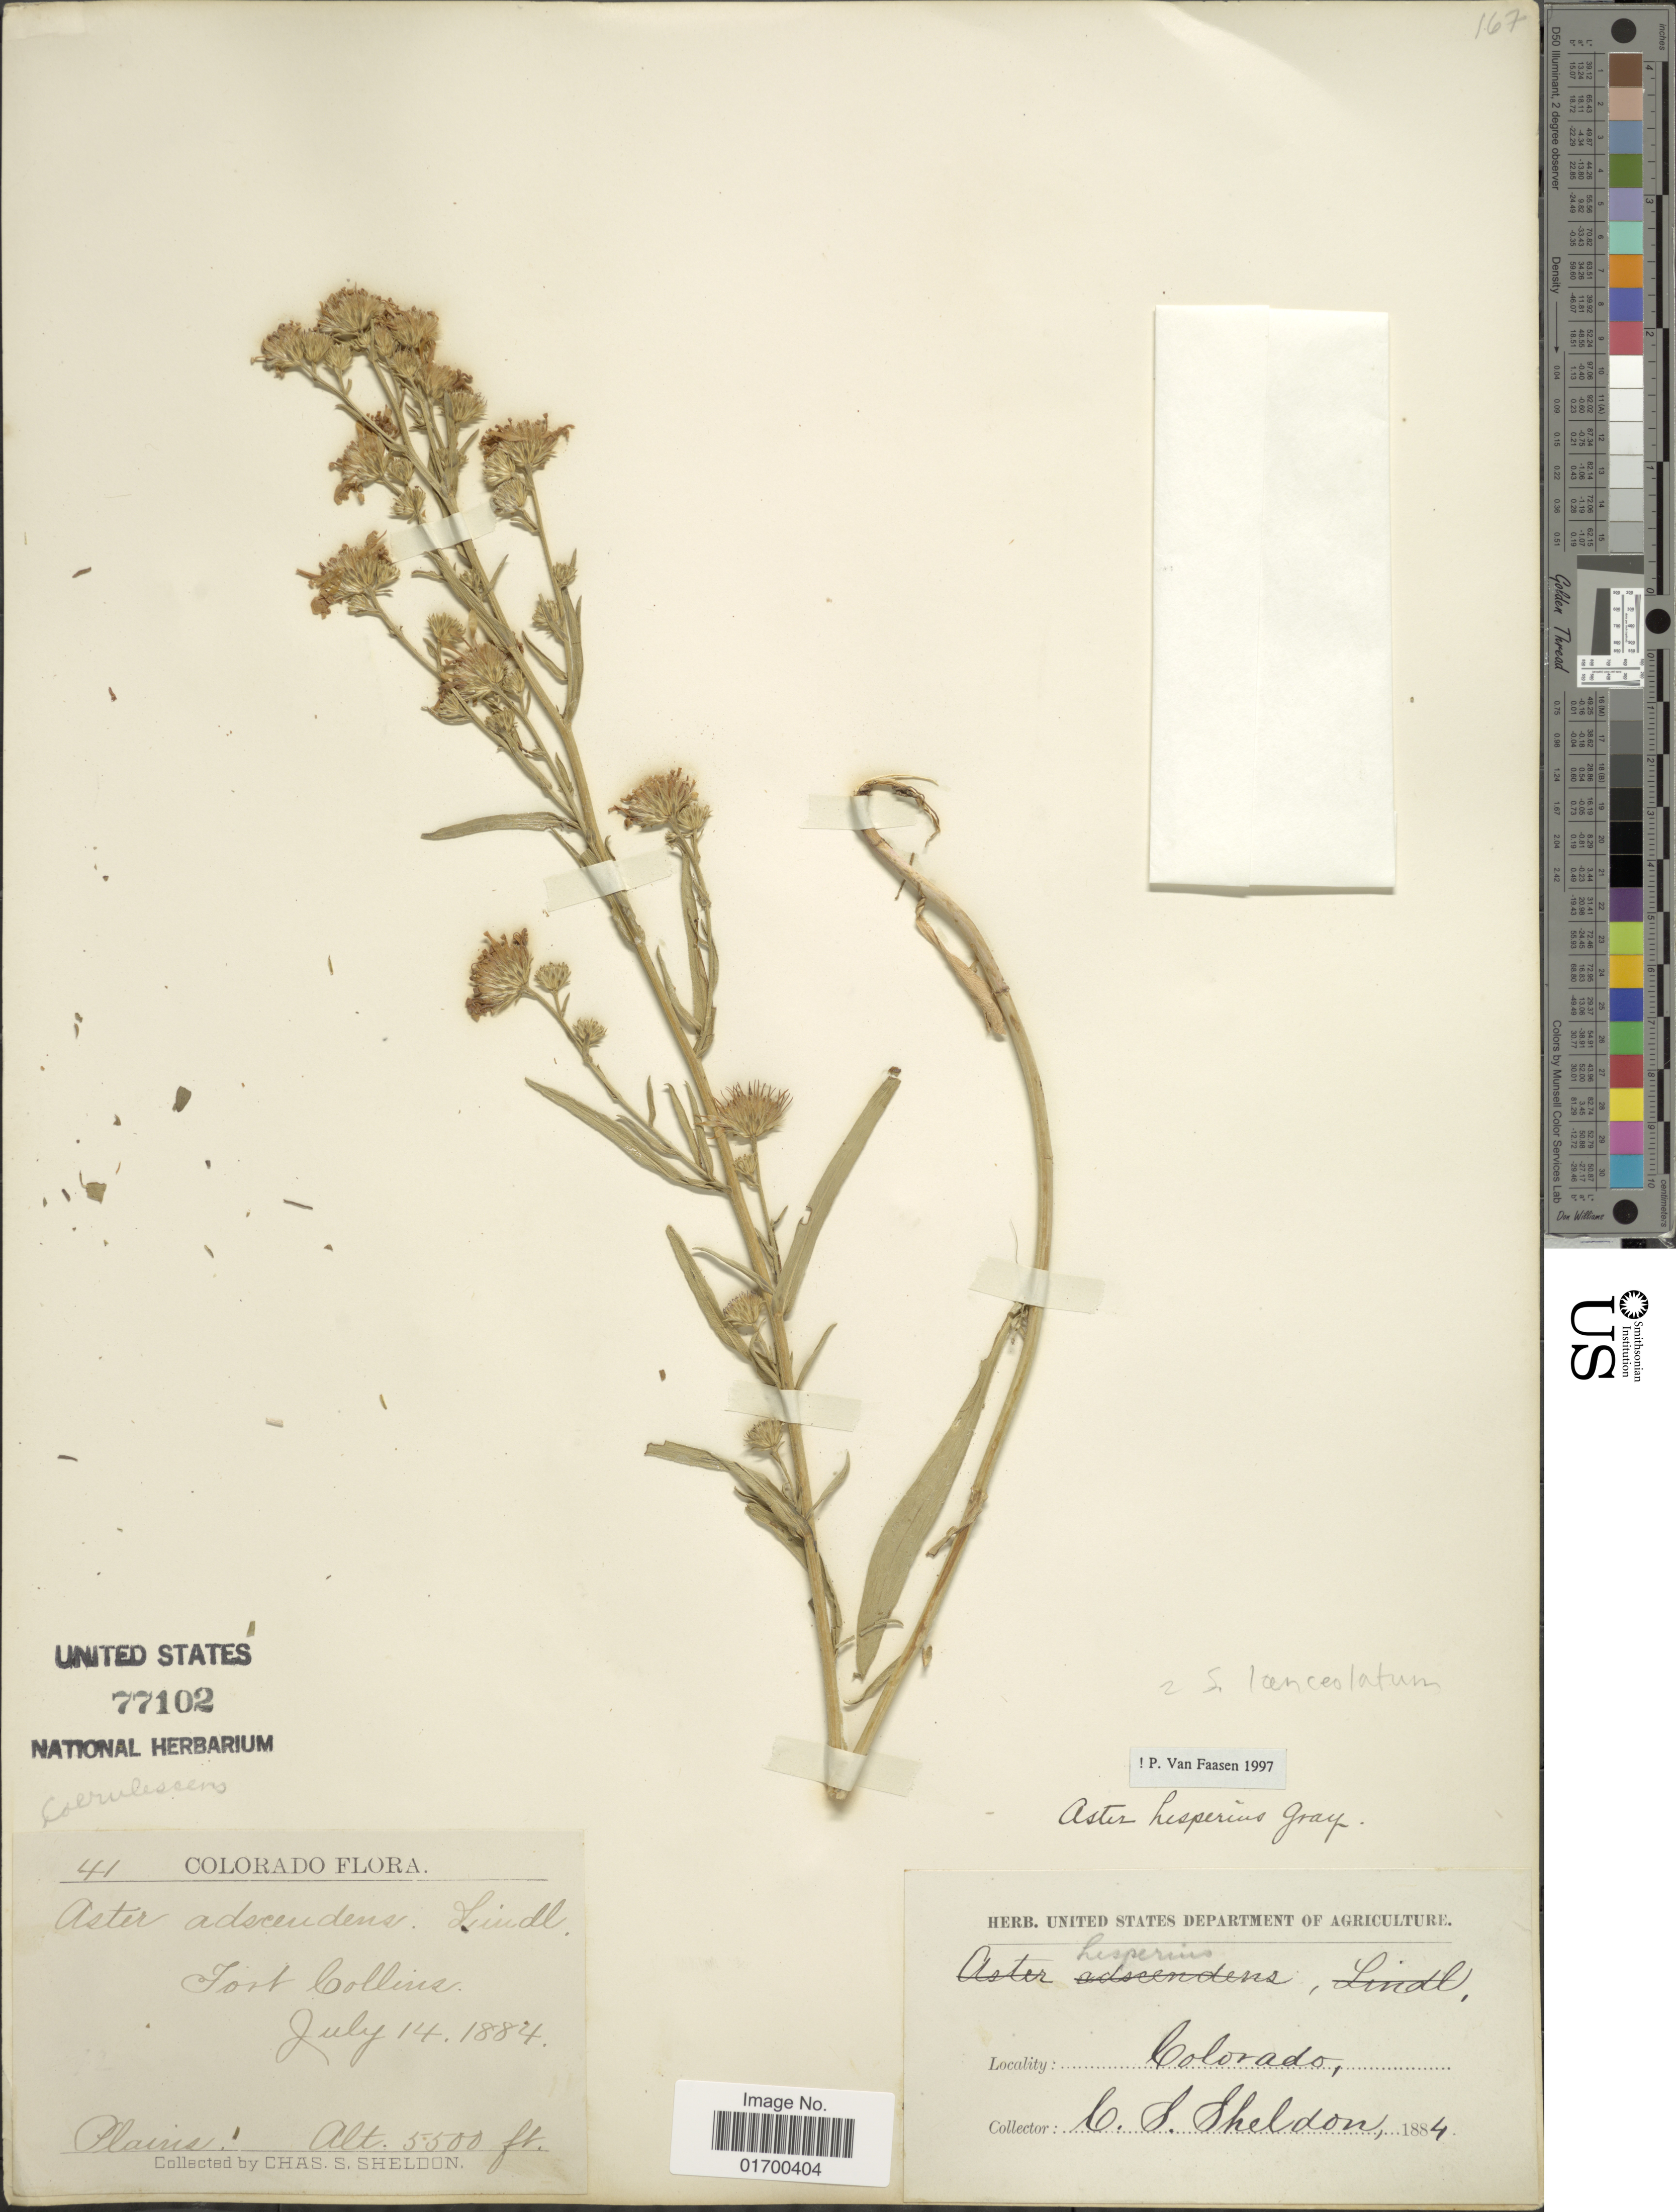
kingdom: Plantae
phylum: Tracheophyta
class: Magnoliopsida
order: Asterales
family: Asteraceae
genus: Symphyotrichum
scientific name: Symphyotrichum lanceolatum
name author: (Willd.) G.L. Nesom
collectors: C. S. Sheldon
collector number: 41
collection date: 1884-07-14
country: United States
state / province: Colorado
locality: Fort Collins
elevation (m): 1676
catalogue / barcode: US 77102